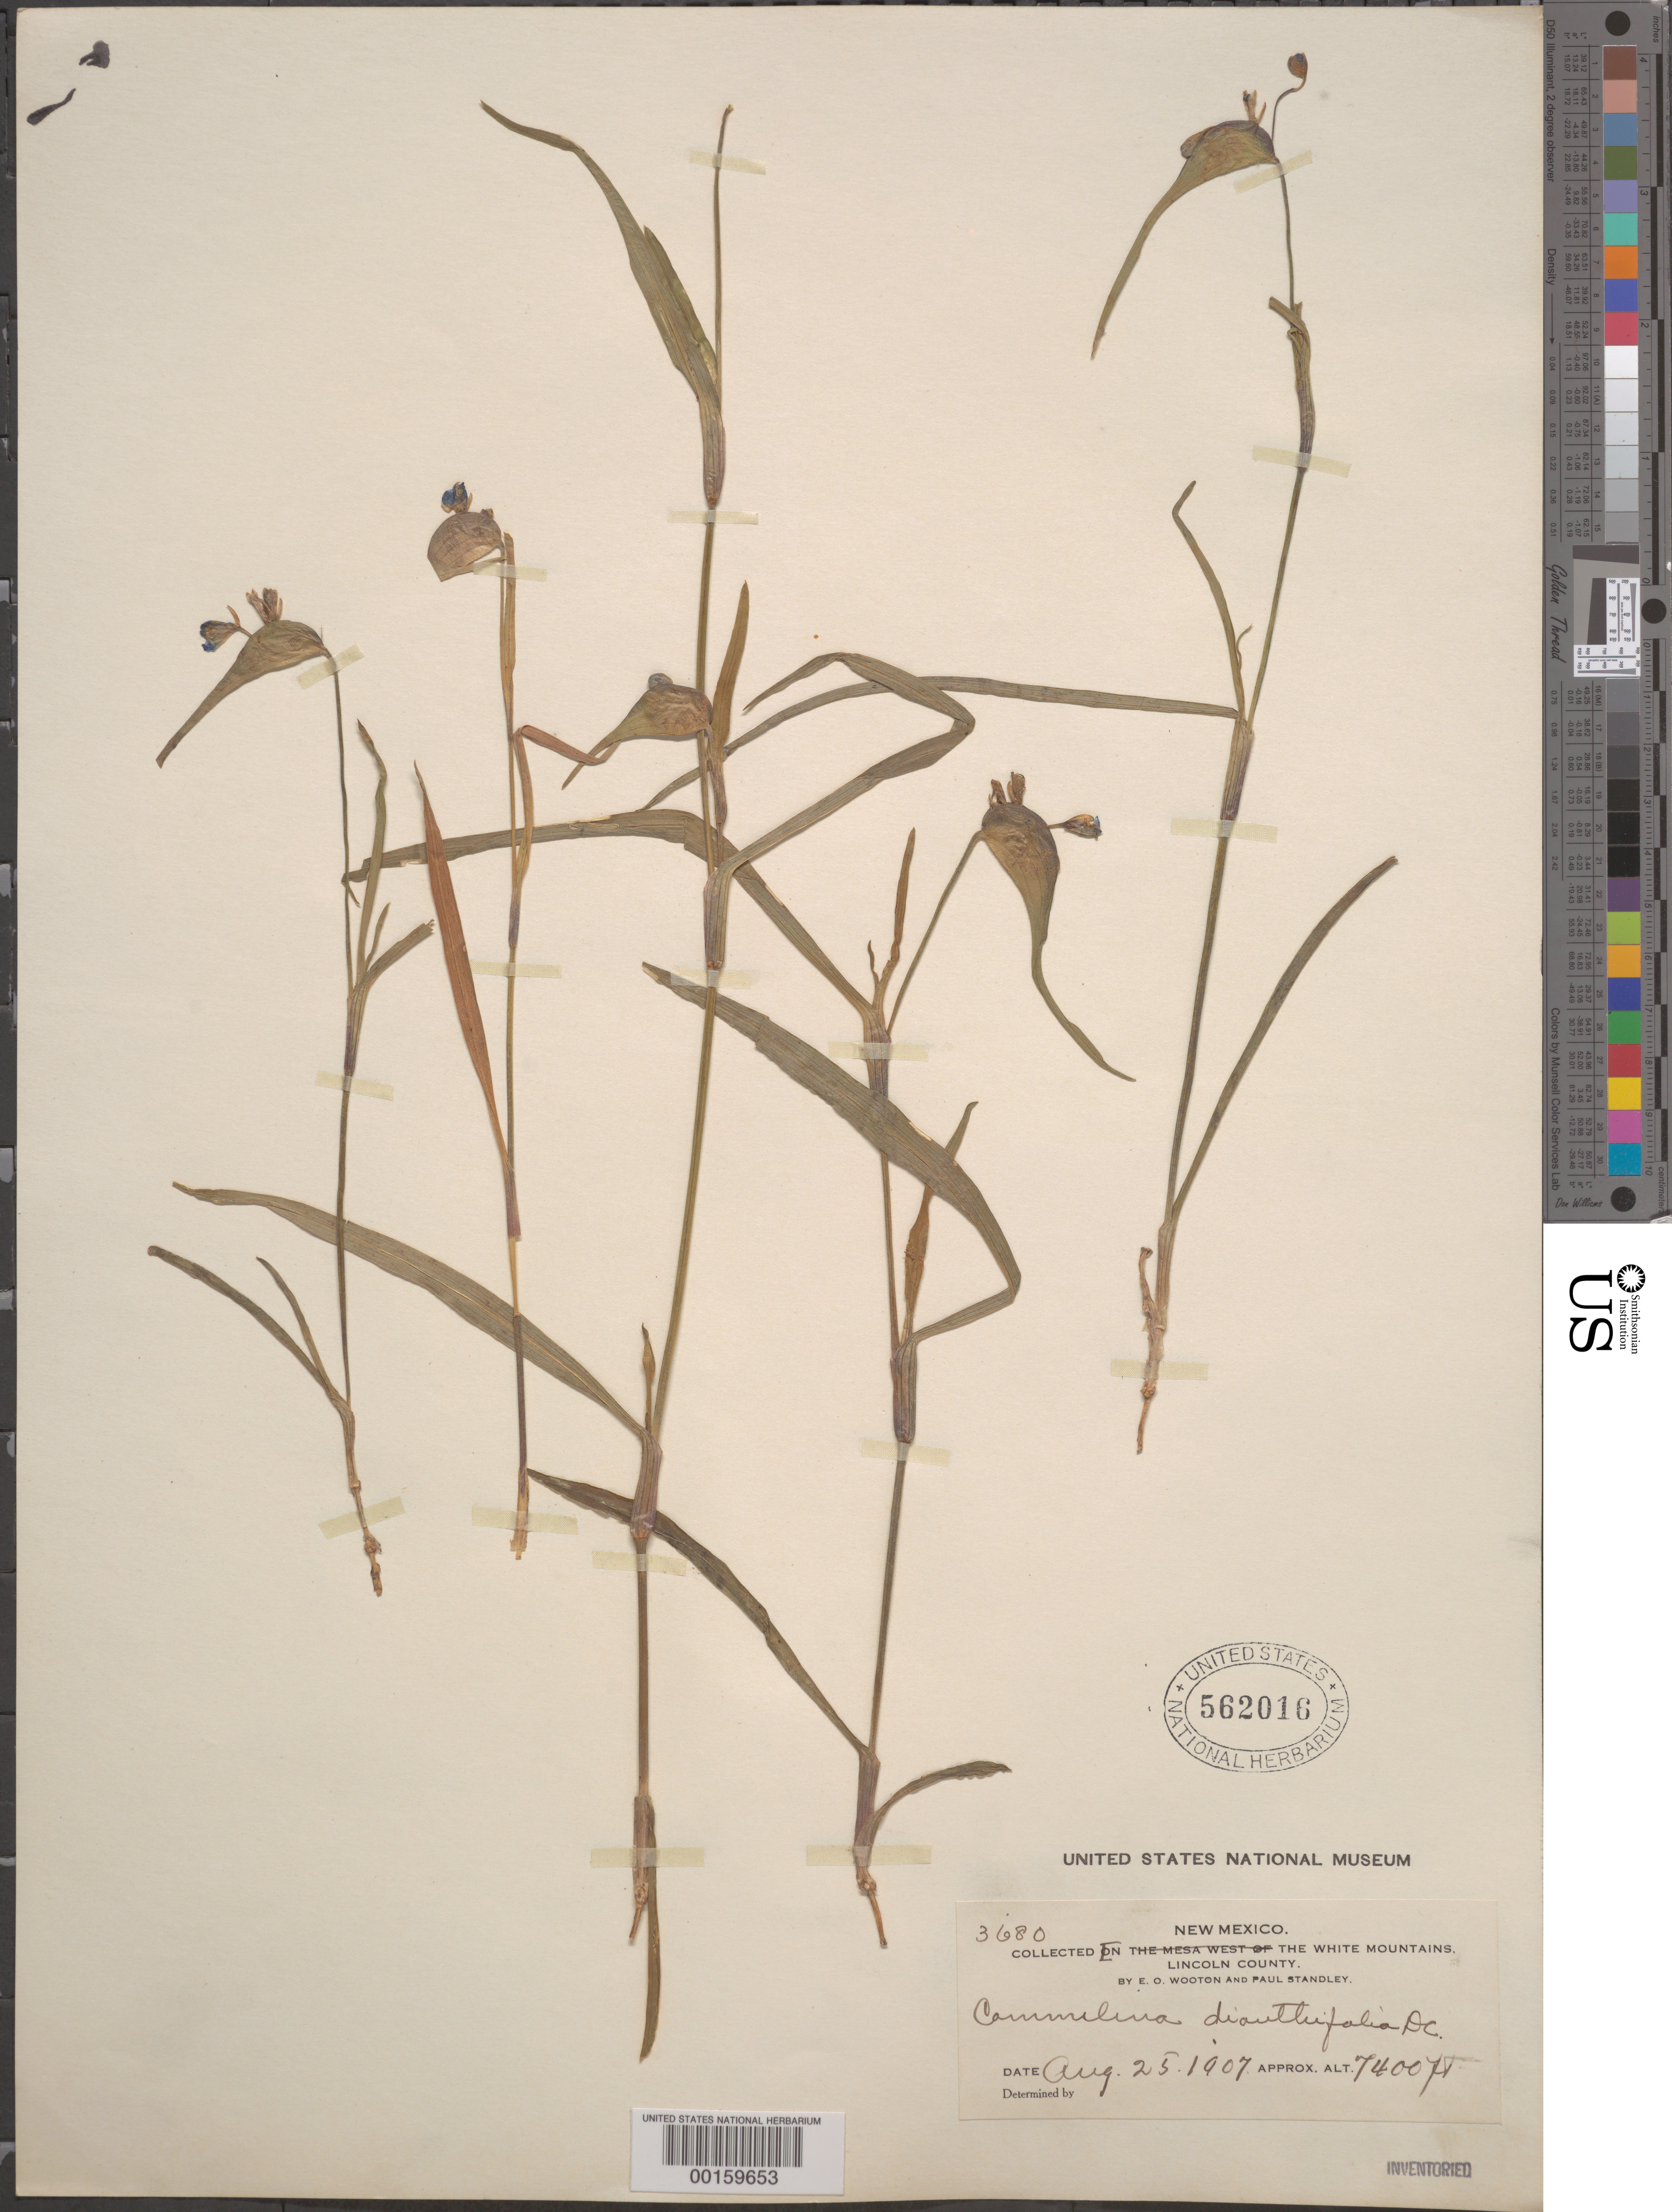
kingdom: Plantae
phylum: Tracheophyta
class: Liliopsida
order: Commelinales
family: Commelinaceae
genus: Commelina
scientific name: Commelina dianthifolia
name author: Redouté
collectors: E. O. Wooton & P. C. Standley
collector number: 3680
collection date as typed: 25 Aug 1907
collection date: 1907-08-25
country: United States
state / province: New Mexico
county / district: Lincoln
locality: White mts.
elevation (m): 2257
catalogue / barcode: US 562016